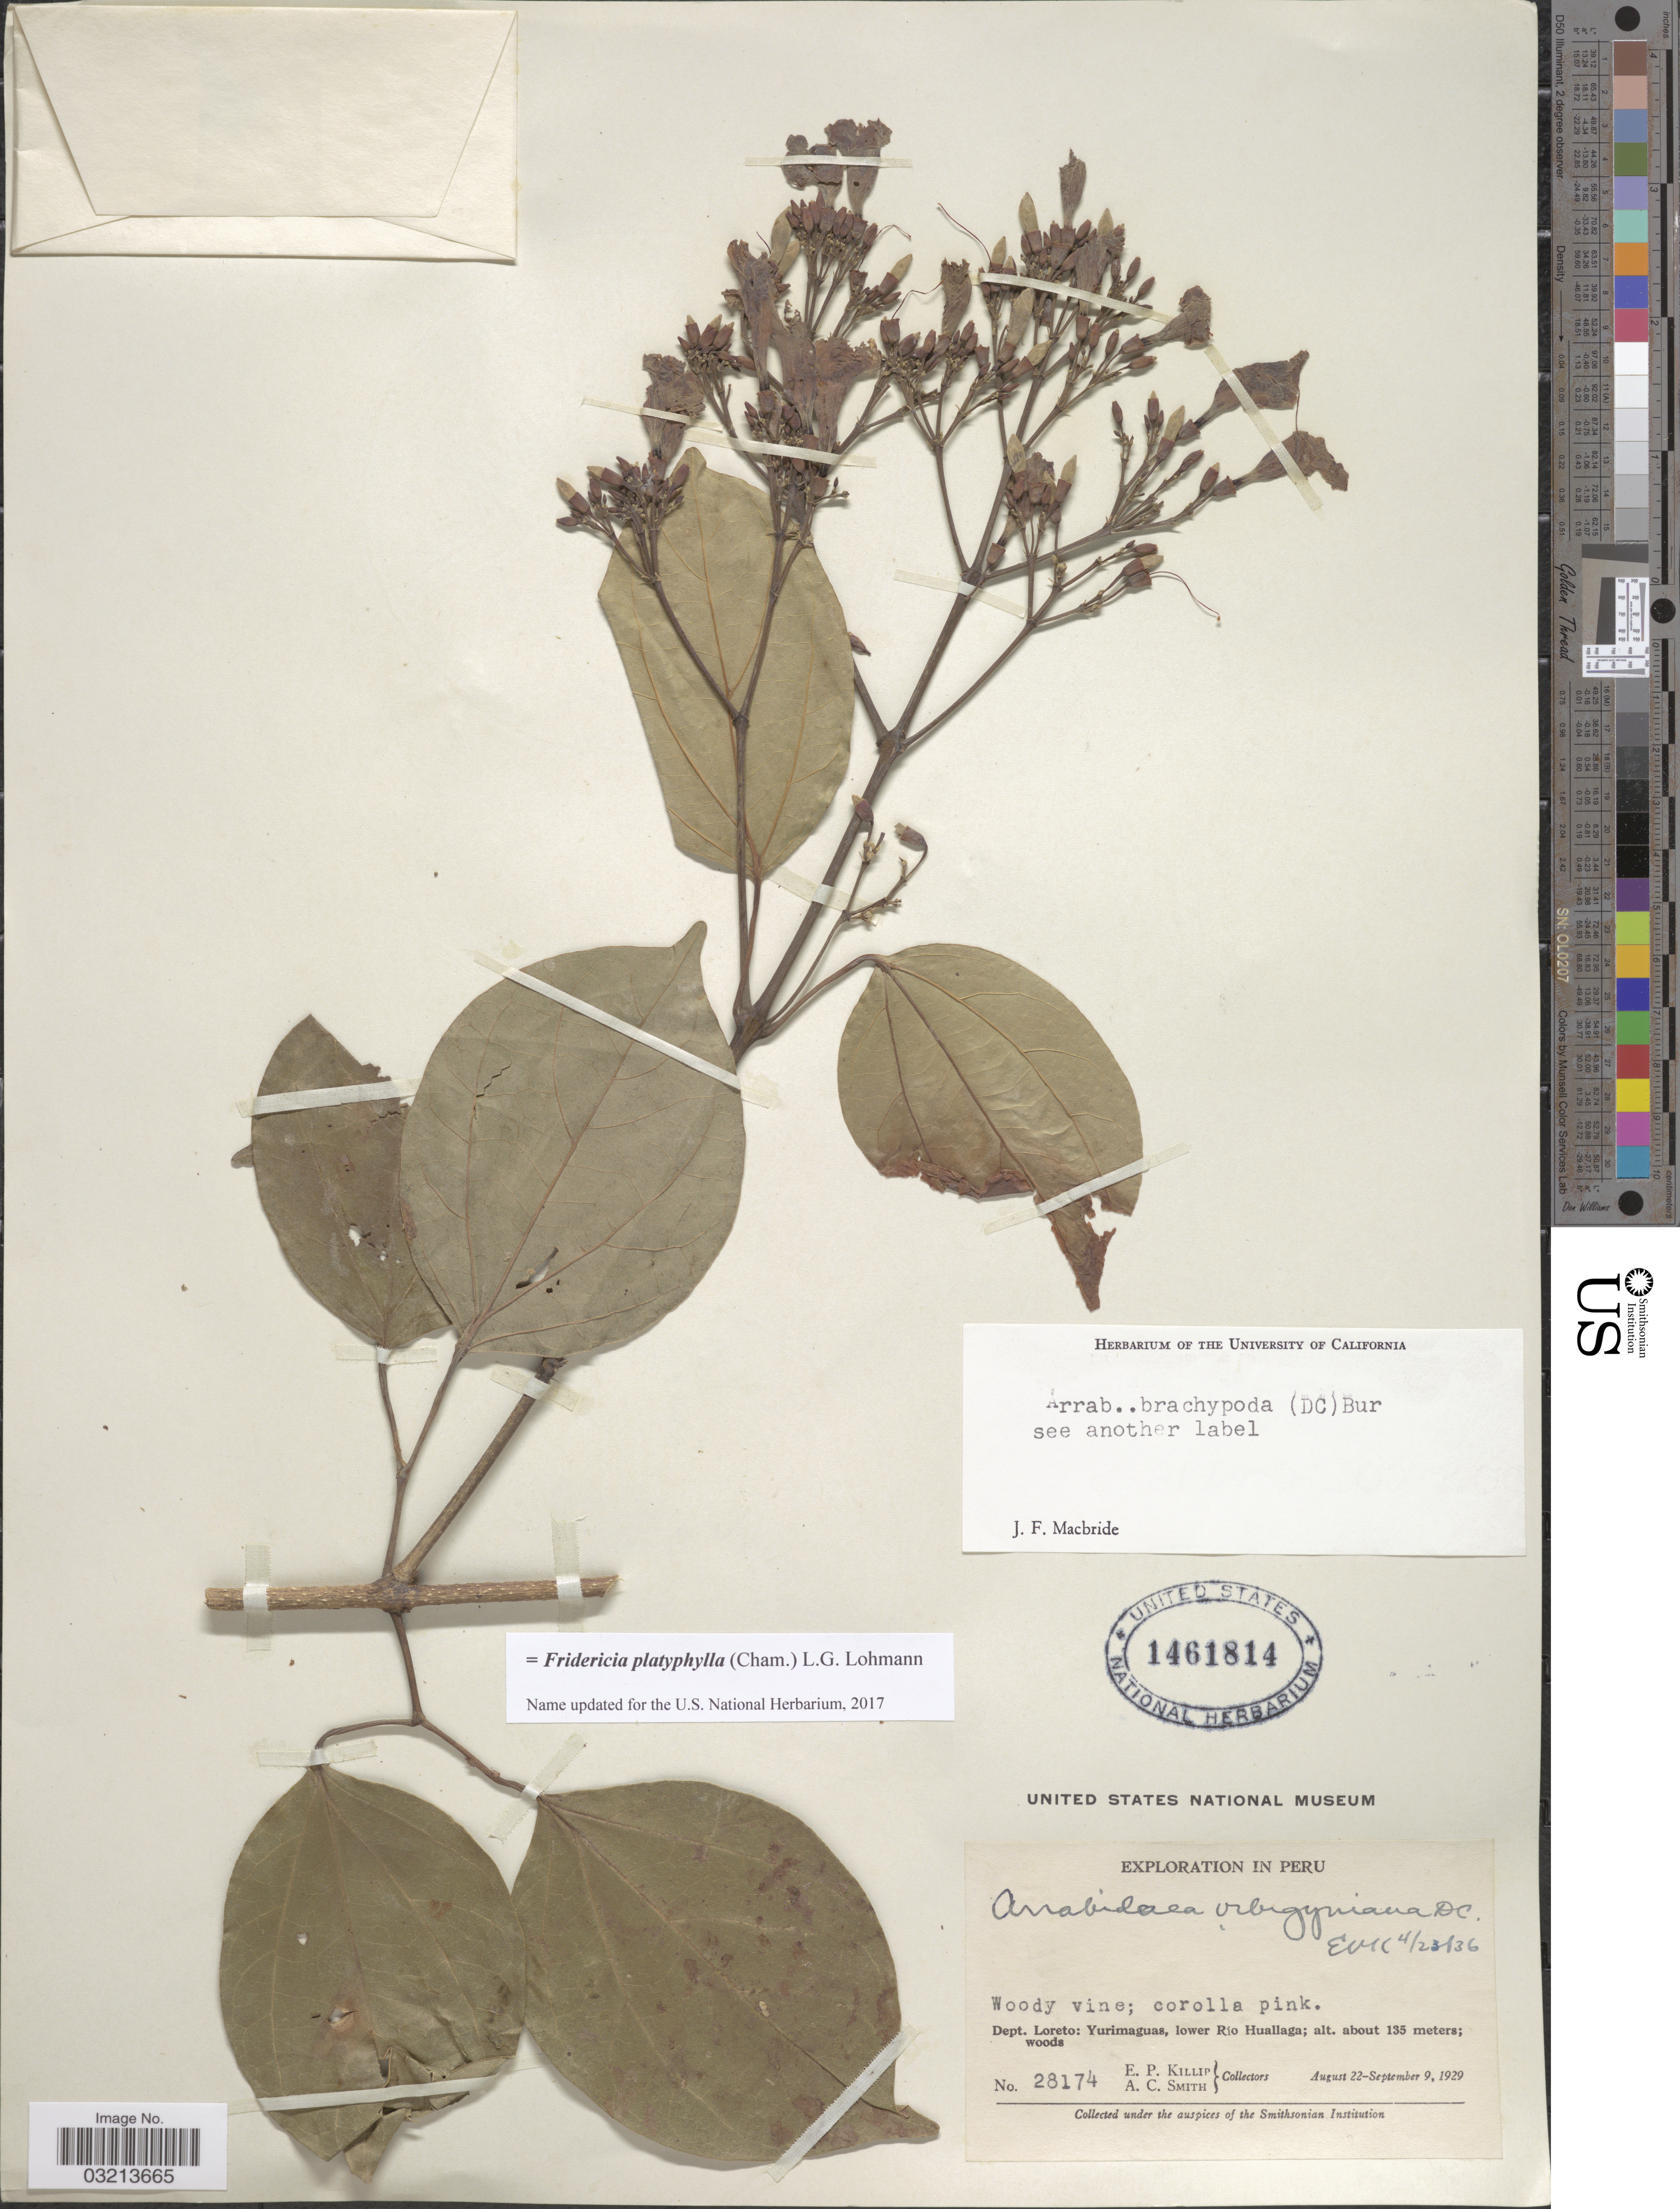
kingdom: Plantae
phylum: Tracheophyta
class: Magnoliopsida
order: Lamiales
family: Bignoniaceae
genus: Fridericia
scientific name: Fridericia platyphylla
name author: (Cham.) L.G. Lohmann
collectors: E. P. Killip & A. C. Smith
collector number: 28174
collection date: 1929-08-22/1929-09-09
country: Peru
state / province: Loreto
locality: Dept. Loreto: Yurimaguas, lower Río Huallaga.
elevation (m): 135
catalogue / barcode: US 1461814